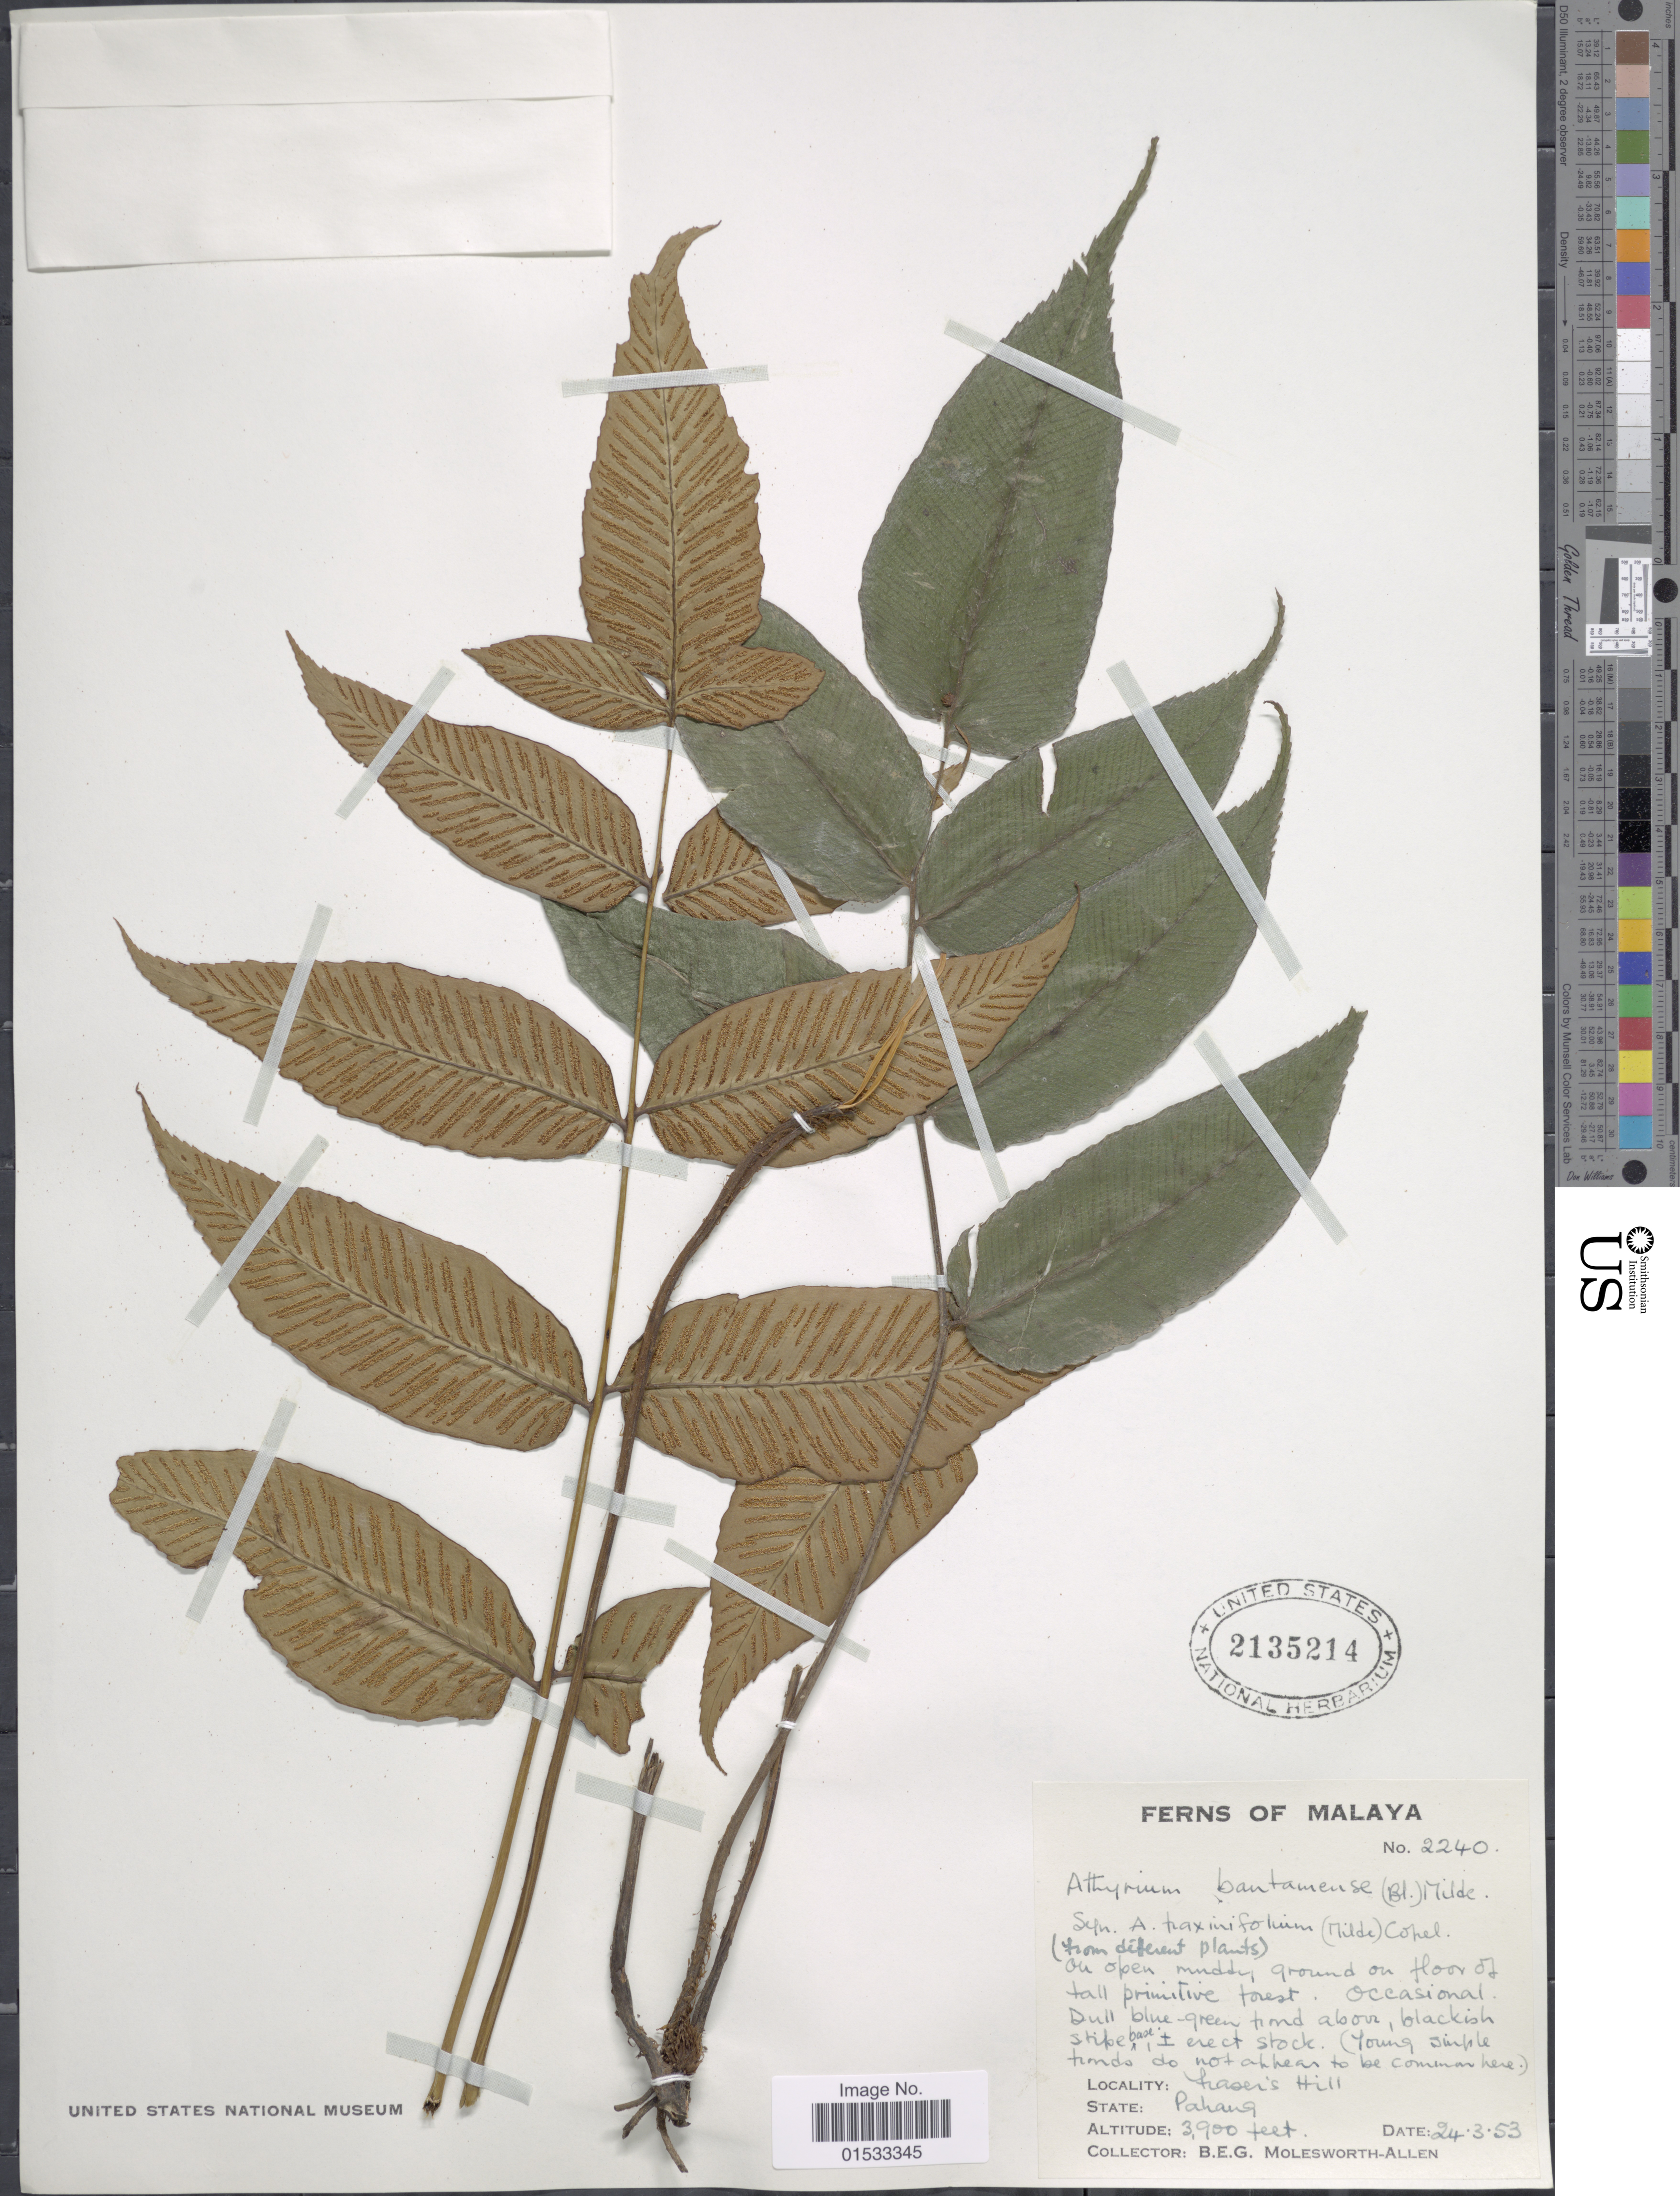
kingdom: Plantae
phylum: Tracheophyta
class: Polypodiopsida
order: Polypodiales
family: Athyriaceae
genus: Diplazium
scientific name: Diplazium bantamense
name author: Blume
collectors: B. E. G. Molesworth-Allen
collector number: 2240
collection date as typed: Transcribed d/m/y: 24/3/53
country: Malaysia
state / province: Pahang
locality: Malaya, Frasers Hill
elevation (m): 1189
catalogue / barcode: US 2135214